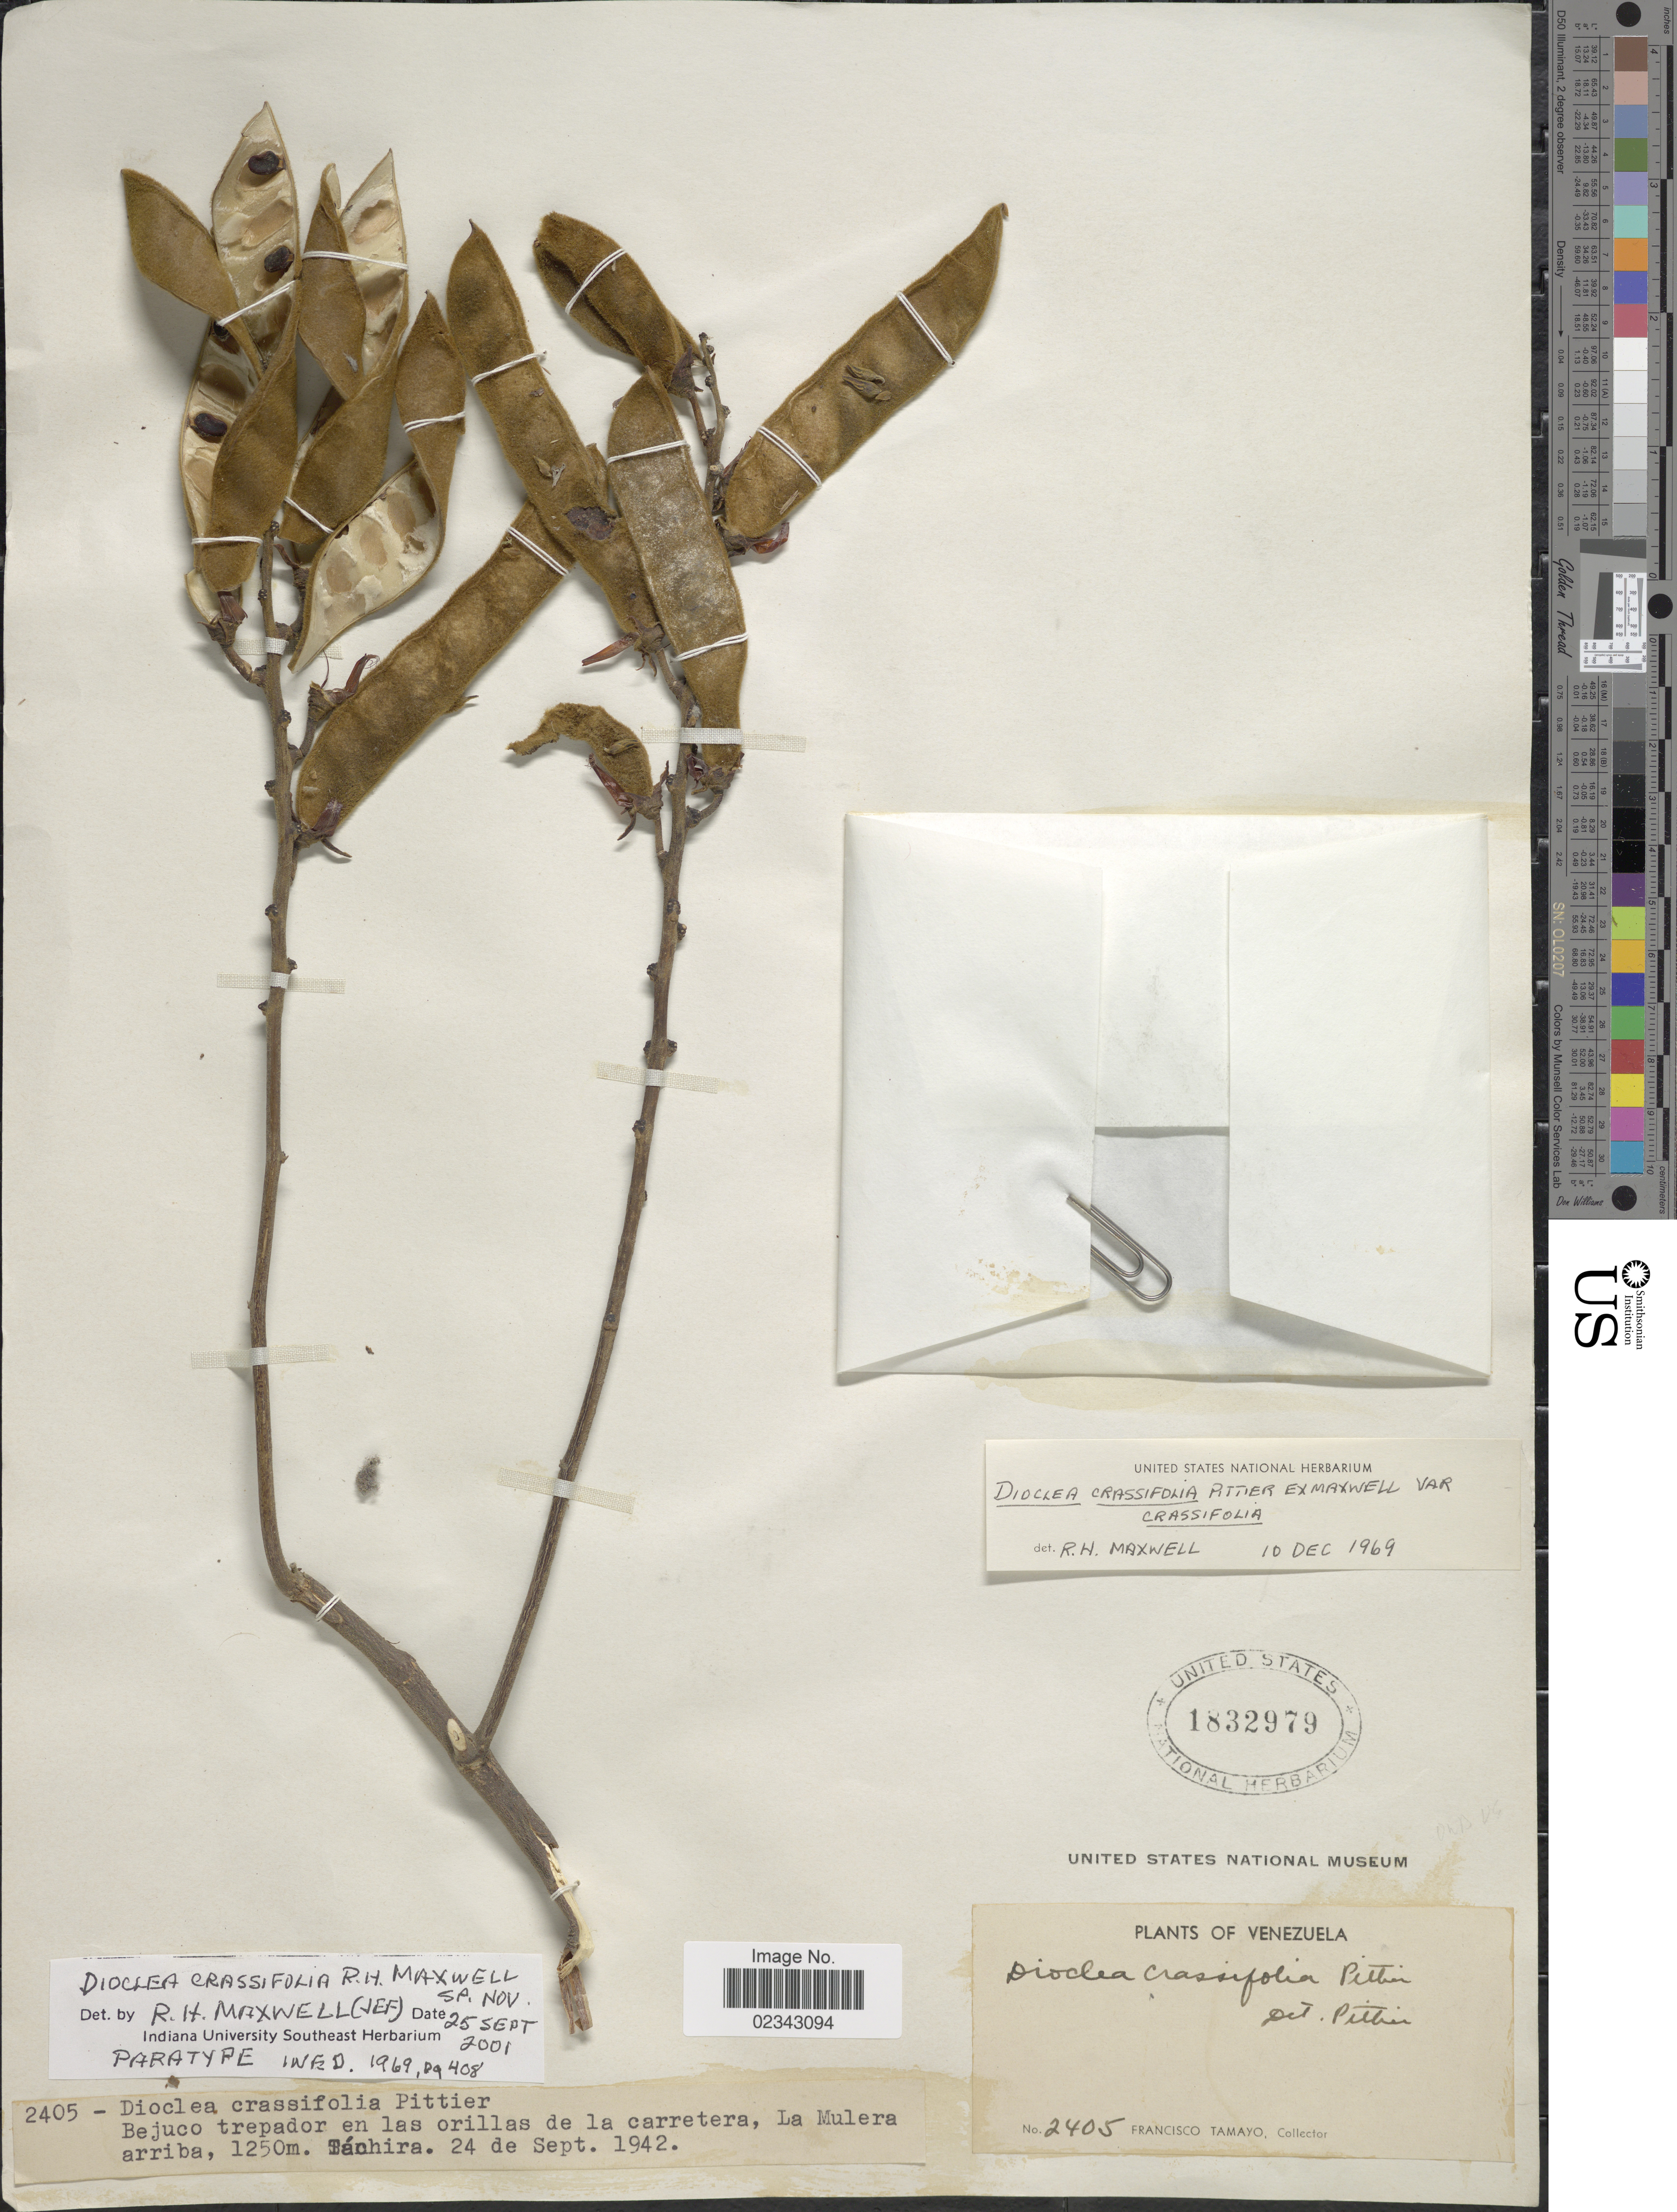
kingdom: Plantae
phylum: Tracheophyta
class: Magnoliopsida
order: Fabales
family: Fabaceae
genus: Dioclea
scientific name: Dioclea crassifolia Pittier, nom. inval.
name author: Pittier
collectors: F. Tamayo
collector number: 2405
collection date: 1942-09-24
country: Venezuela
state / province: Tachira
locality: Bejuco trepador en las orillas de la carretera, La Mulera arriba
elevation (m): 1250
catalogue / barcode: US 1832979